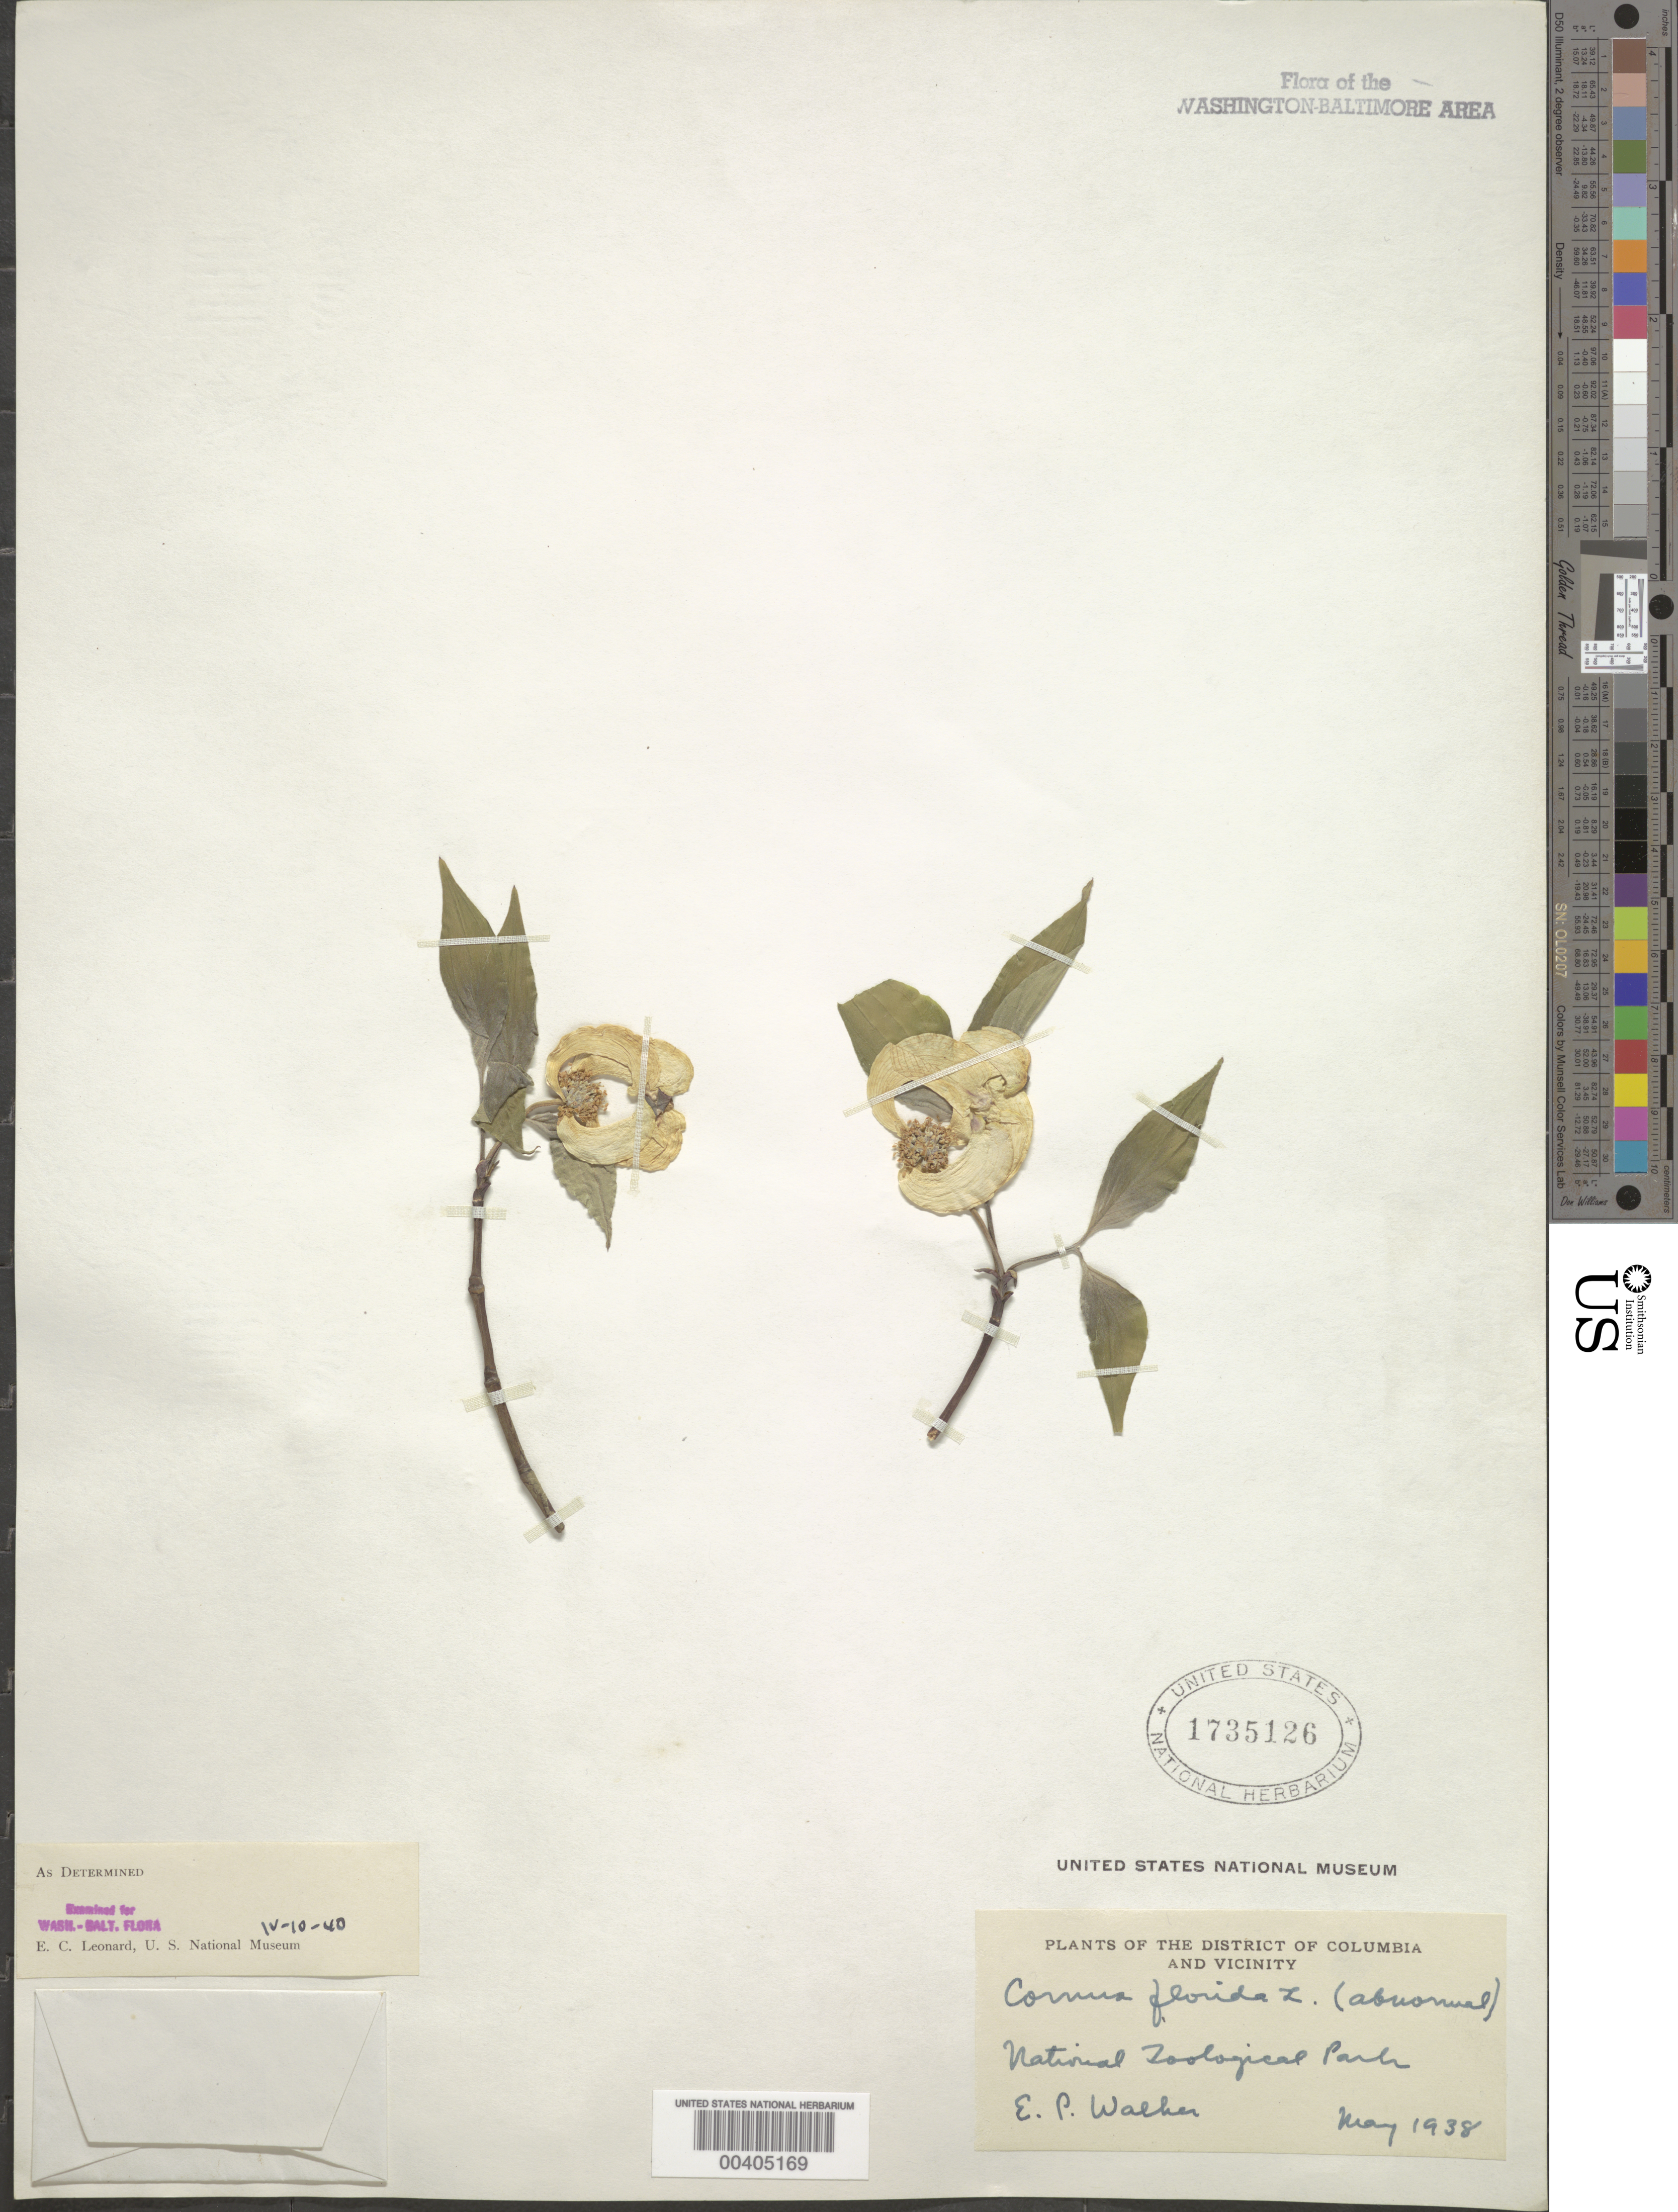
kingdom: Plantae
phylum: Tracheophyta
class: Magnoliopsida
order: Cornales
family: Cornaceae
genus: Cornus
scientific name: Cornus florida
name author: L.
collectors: E. H. Walker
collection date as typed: May 1938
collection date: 1938-05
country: United States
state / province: District of Columbia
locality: National Zoological Park Rock Creek Park & vicinity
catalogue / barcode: US 1735126